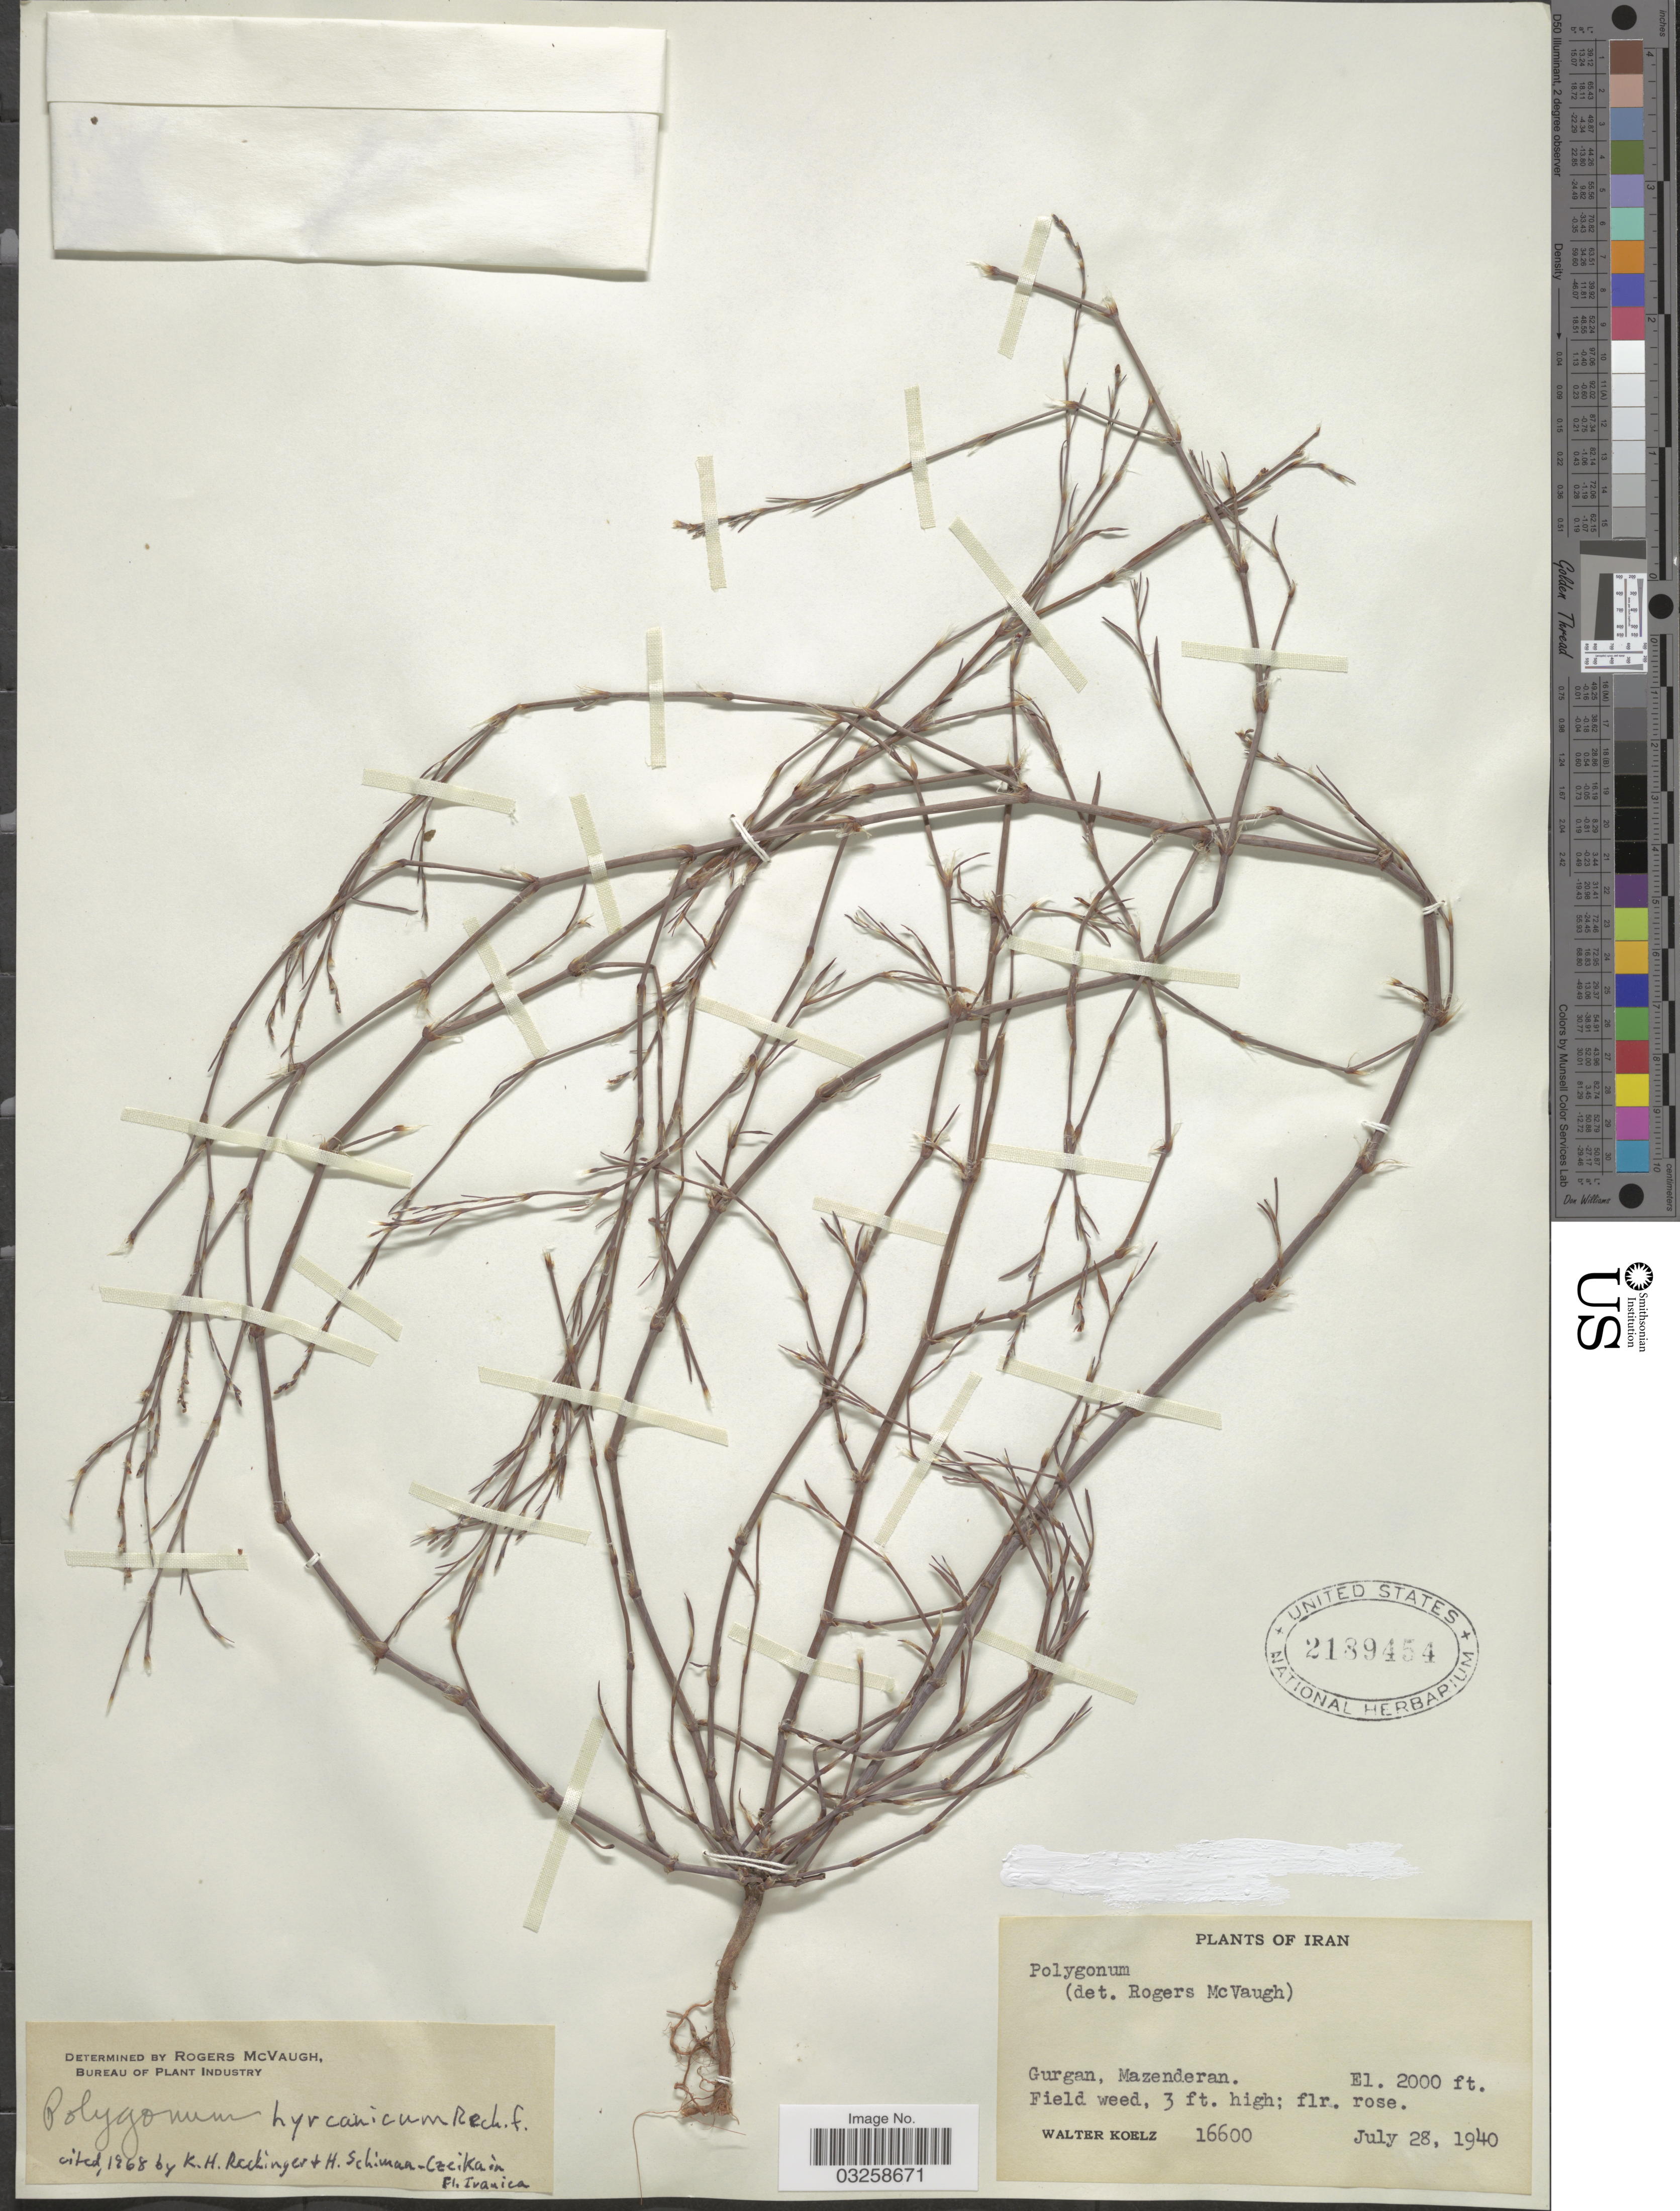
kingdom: Plantae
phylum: Tracheophyta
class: Magnoliopsida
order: Caryophyllales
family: Polygonaceae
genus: Polygonum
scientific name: Polygonum hyrcanicum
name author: Rech. f.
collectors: W. N. Koelz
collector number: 16600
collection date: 1940-07-28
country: Iran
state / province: Mazandaran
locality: Gurgan, Mazenderan.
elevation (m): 610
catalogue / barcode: US 2189454